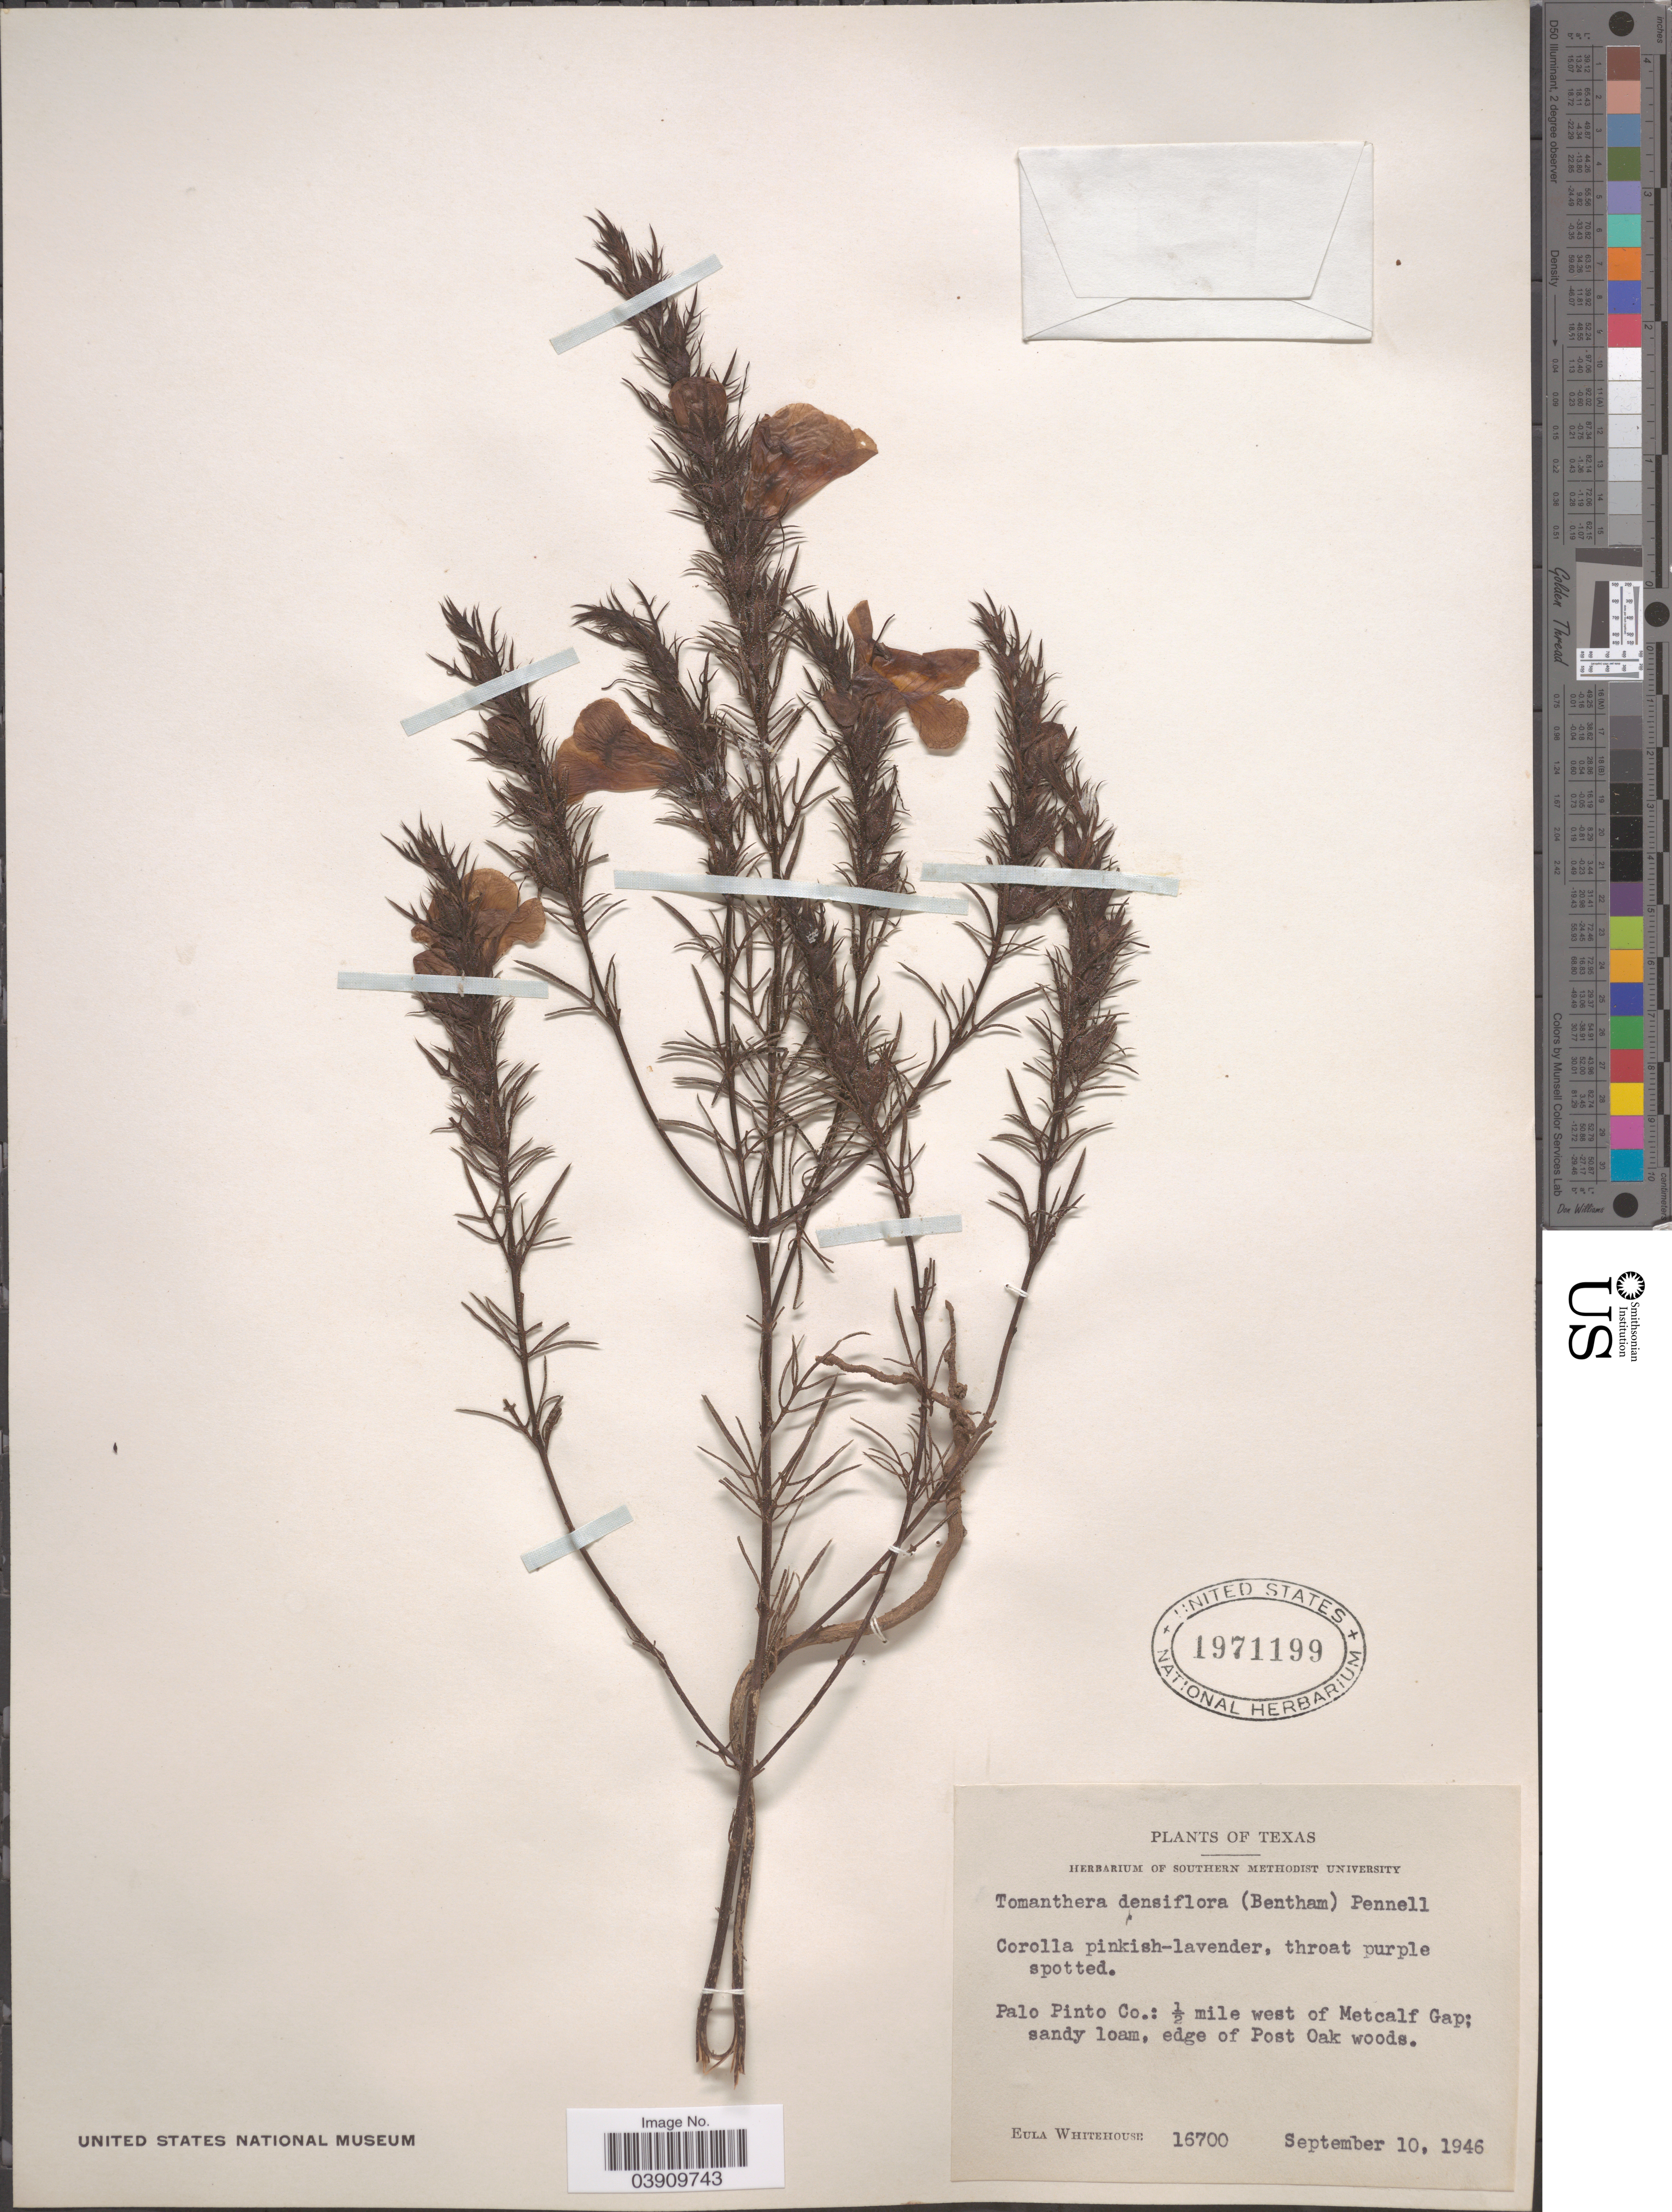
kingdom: Plantae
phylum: Tracheophyta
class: Magnoliopsida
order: Lamiales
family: Orobanchaceae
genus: Tomanthera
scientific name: Tomanthera densiflora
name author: (Benth.) Pennell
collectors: E. Whitehouse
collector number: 16700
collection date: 1946-09-10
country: United States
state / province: Texas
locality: Palo Pinto Co.: ½ mile west of Metcalf Gap; sandy loam, edge of Post Oak woods.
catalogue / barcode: US 1971199